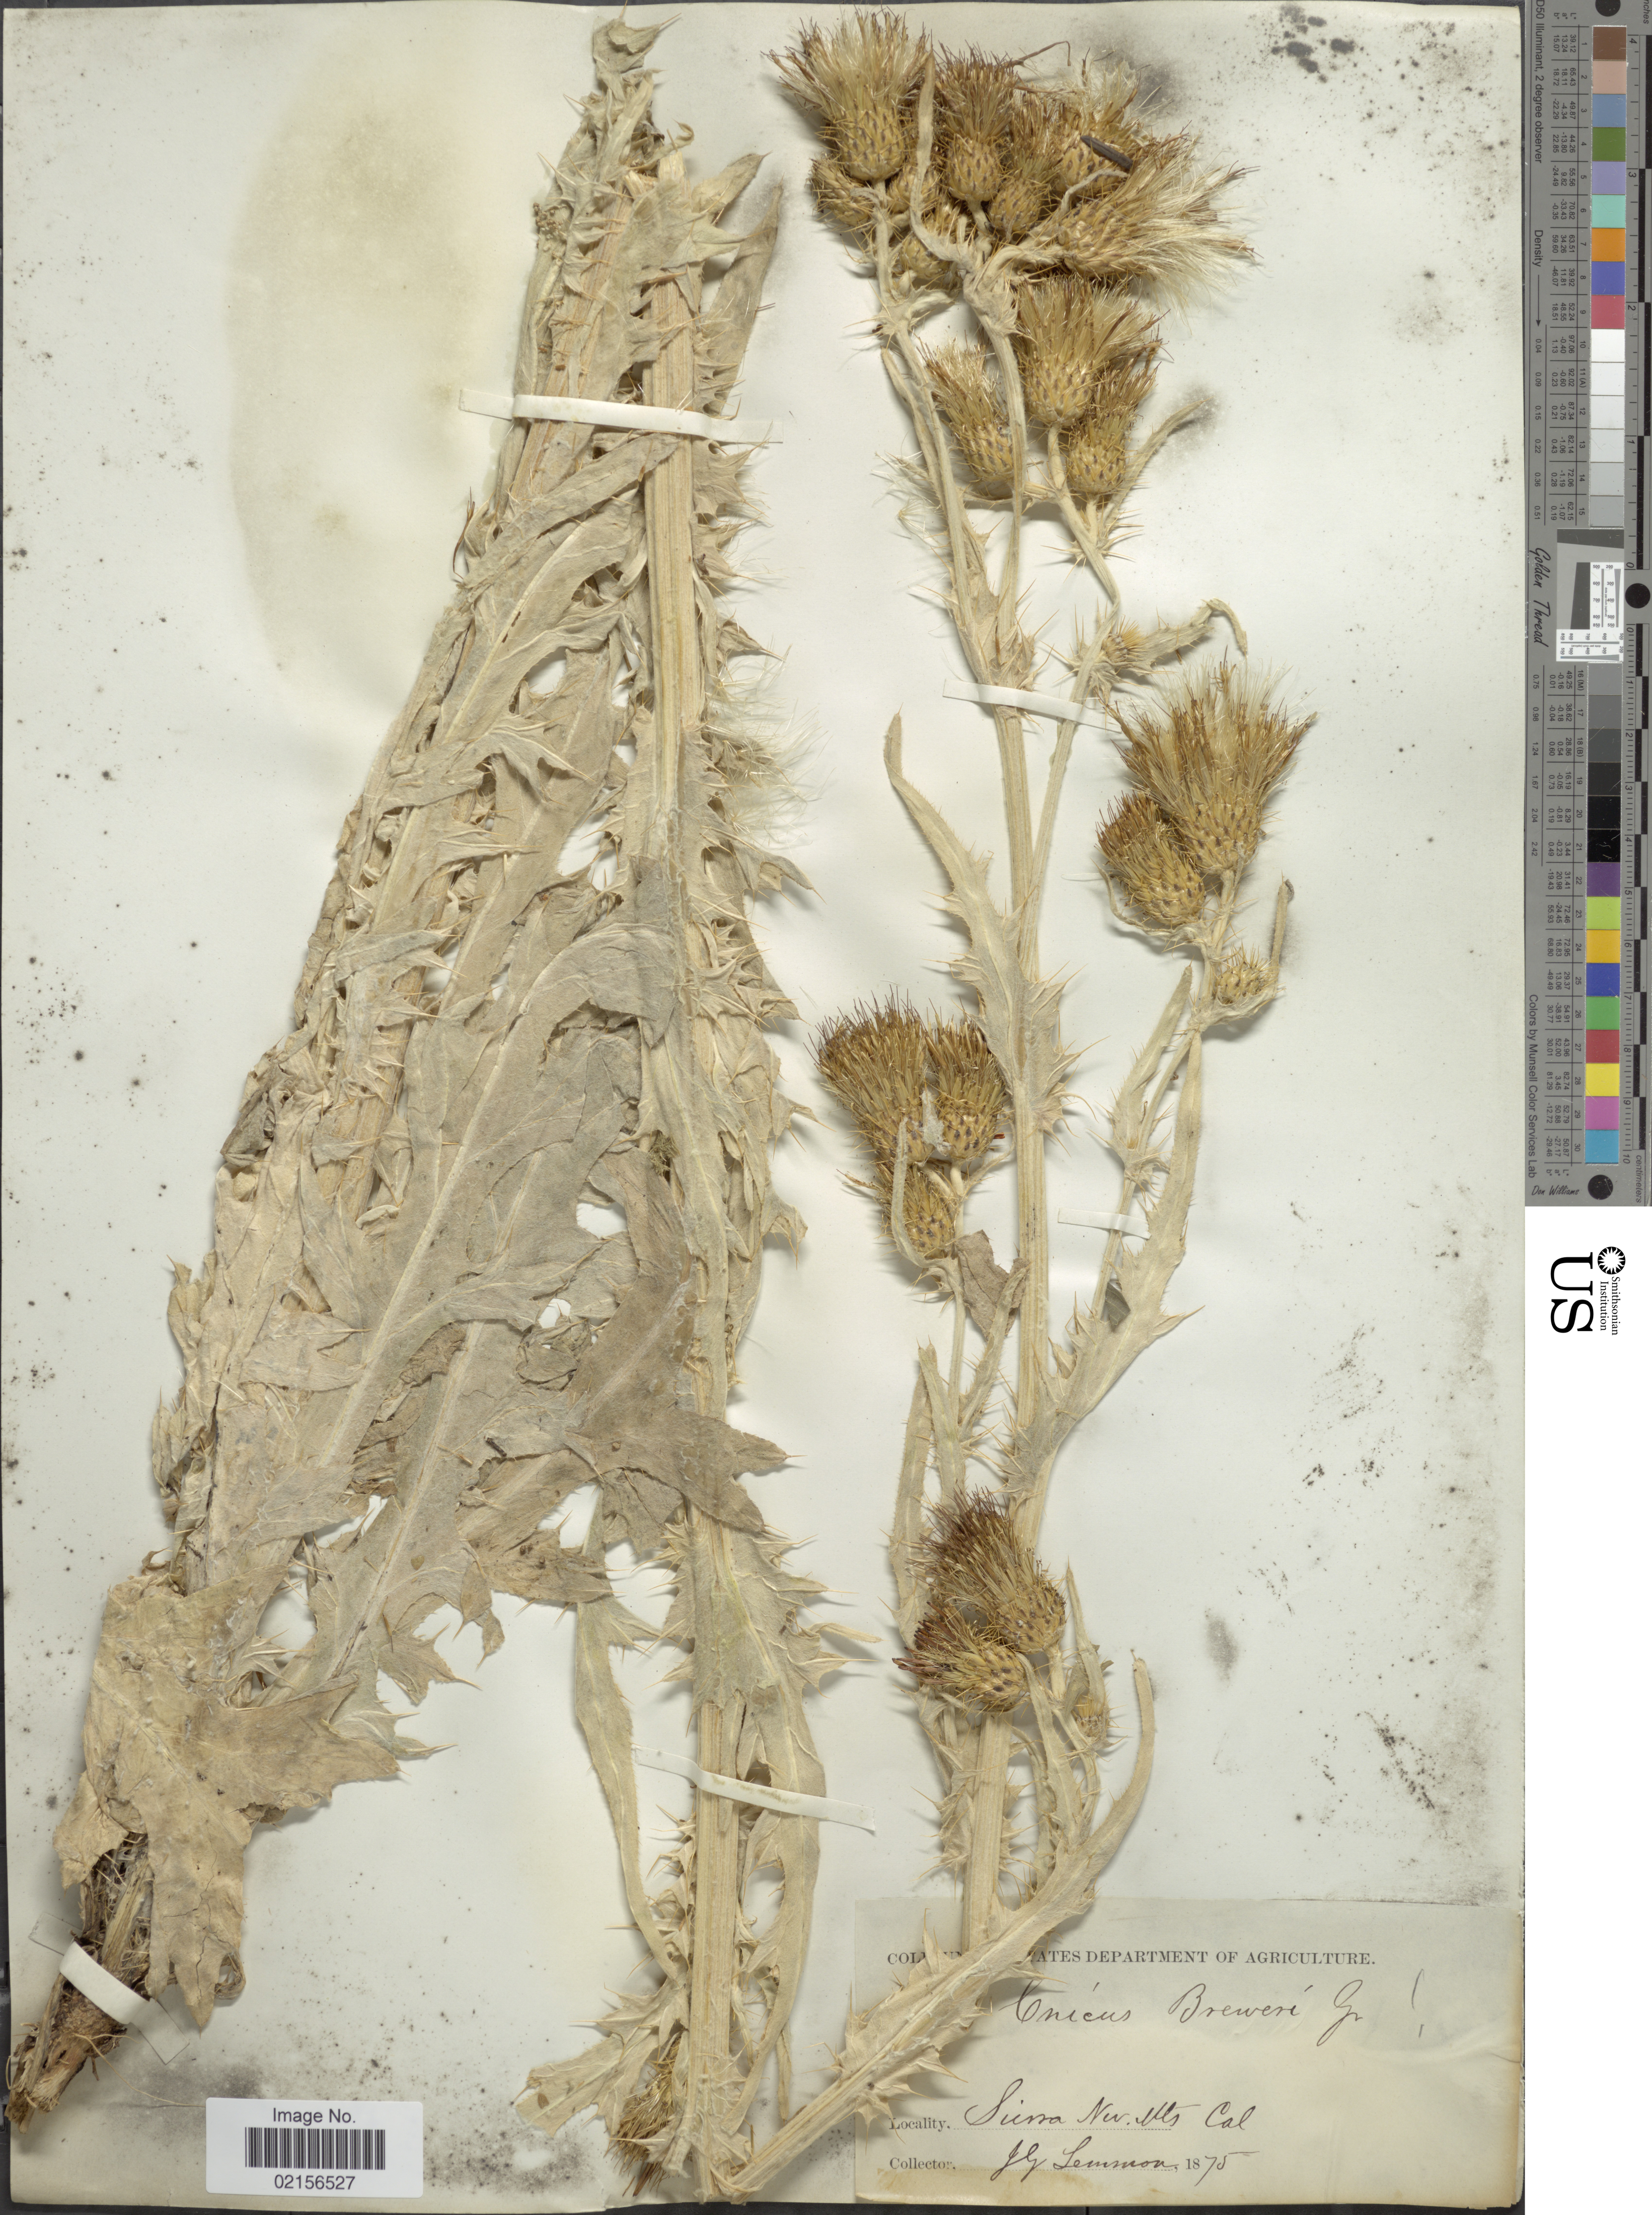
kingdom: Plantae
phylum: Tracheophyta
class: Magnoliopsida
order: Asterales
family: Asteraceae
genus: Cirsium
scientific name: Cirsium douglasii var. breweri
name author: (A. Gray) D.J. Keil & C.E. Turner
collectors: J. Lemmon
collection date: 1875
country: United States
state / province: California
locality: Sierra Nev Mts